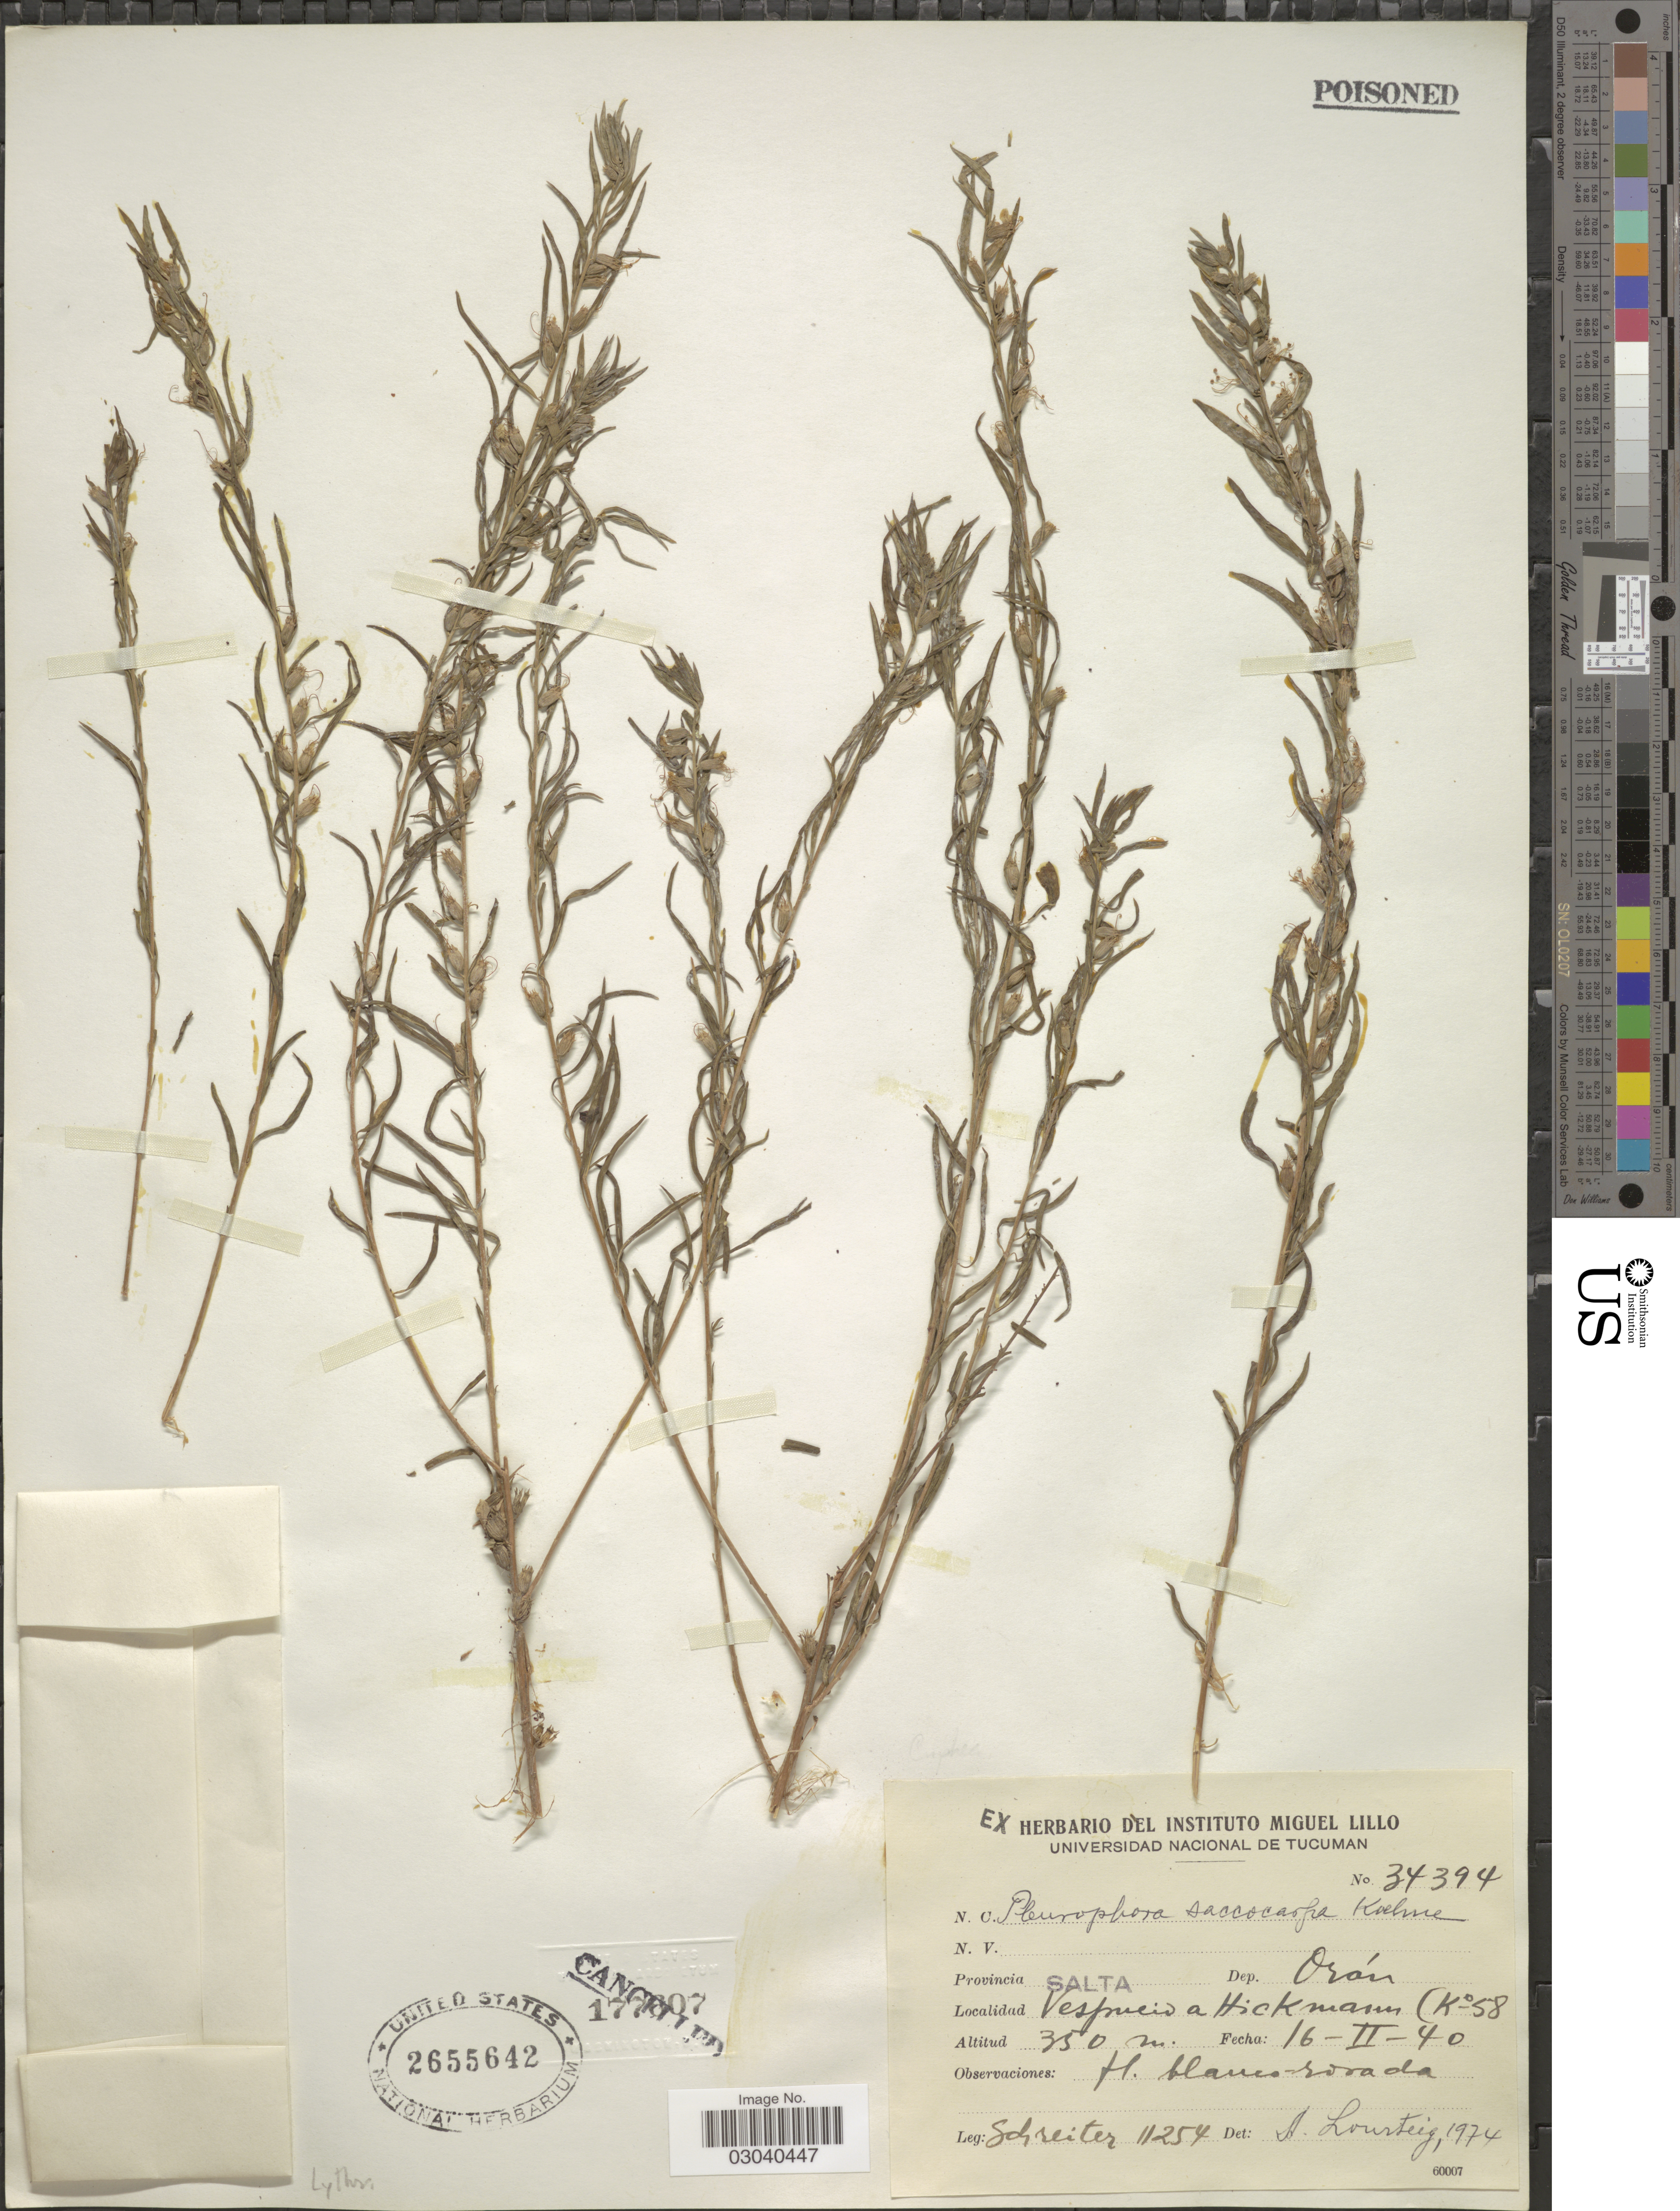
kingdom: Plantae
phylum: Tracheophyta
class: Magnoliopsida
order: Myrtales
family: Lythraceae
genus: Pleurophora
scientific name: Pleurophora saccocarpa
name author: Koehne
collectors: -. Schreiter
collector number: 11254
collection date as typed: Transcribed d/m/y: 16/2/40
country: Argentina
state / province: Salta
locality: Dep. Orán. Vespués a Hickmann (K°58).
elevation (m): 350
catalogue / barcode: US 2655642